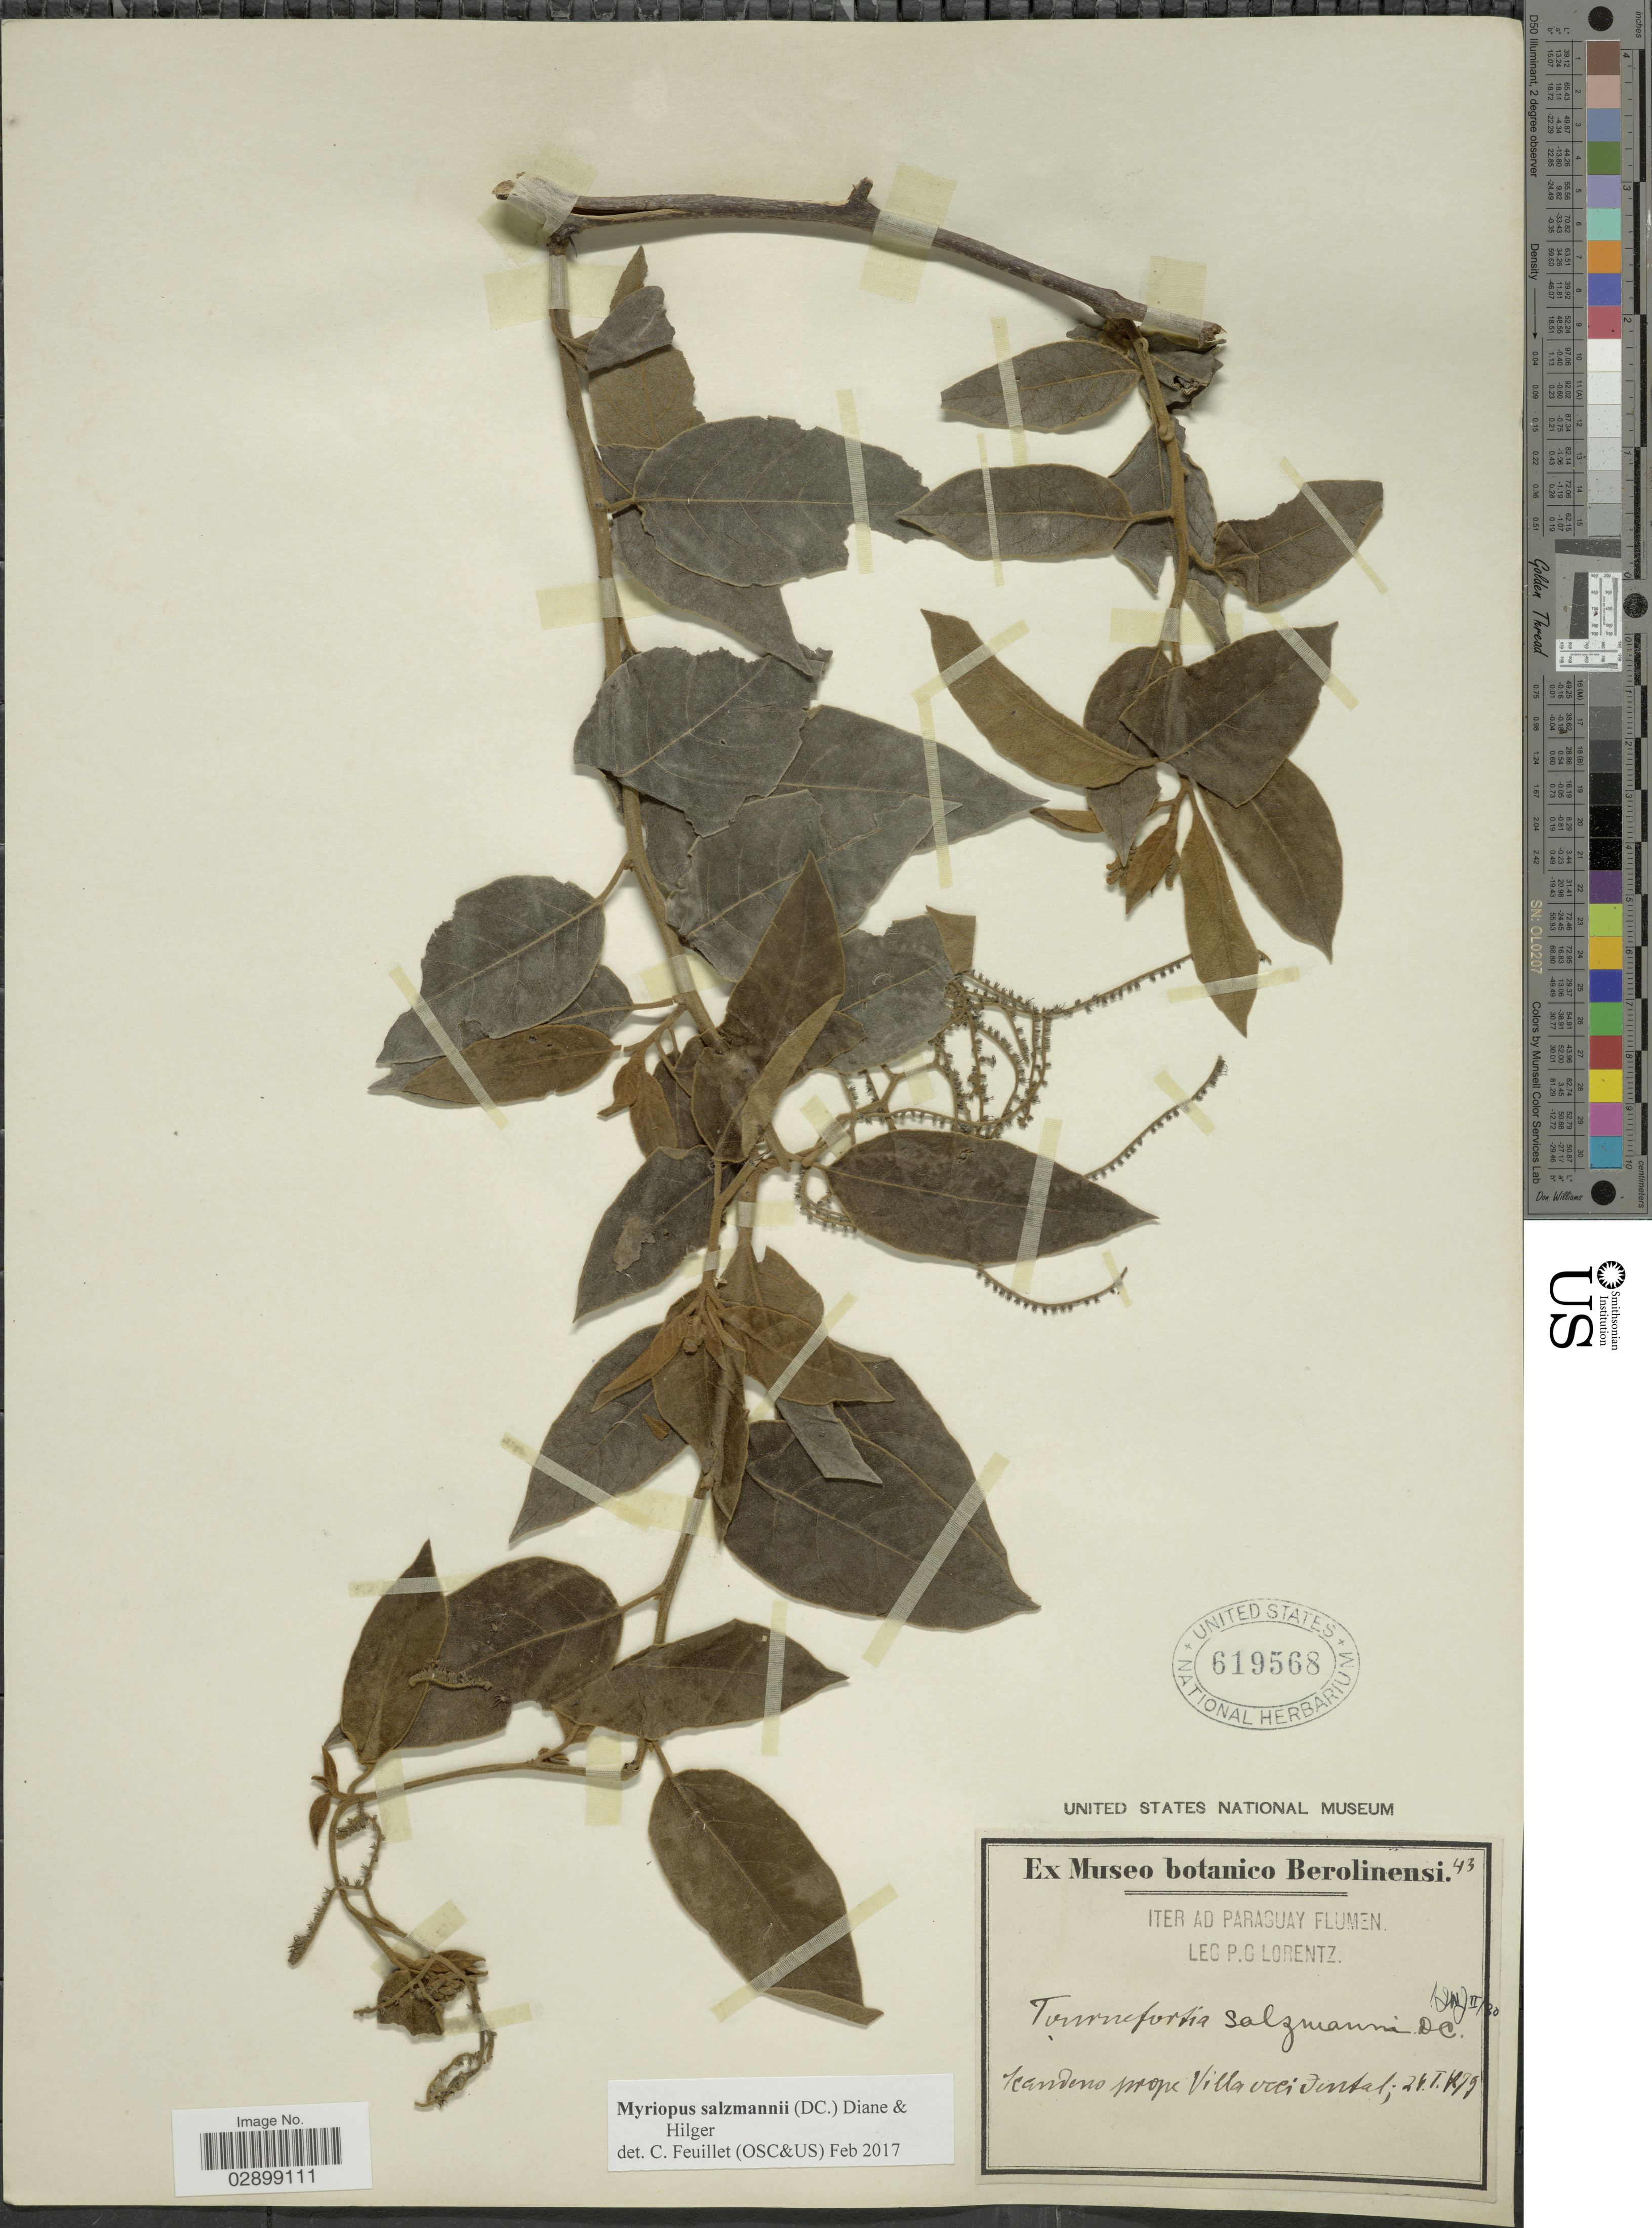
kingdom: Plantae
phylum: Tracheophyta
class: Magnoliopsida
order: Boraginales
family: Heliotropiaceae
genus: Myriopus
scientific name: Myriopus salzmannii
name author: (DC.) Diane & Hilger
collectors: P. G. Lorentz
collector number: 43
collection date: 1979-01-24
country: Paraguay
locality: Iter ad Paraguay flumen. Scandens prope Villa occidental.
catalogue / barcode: US 619568